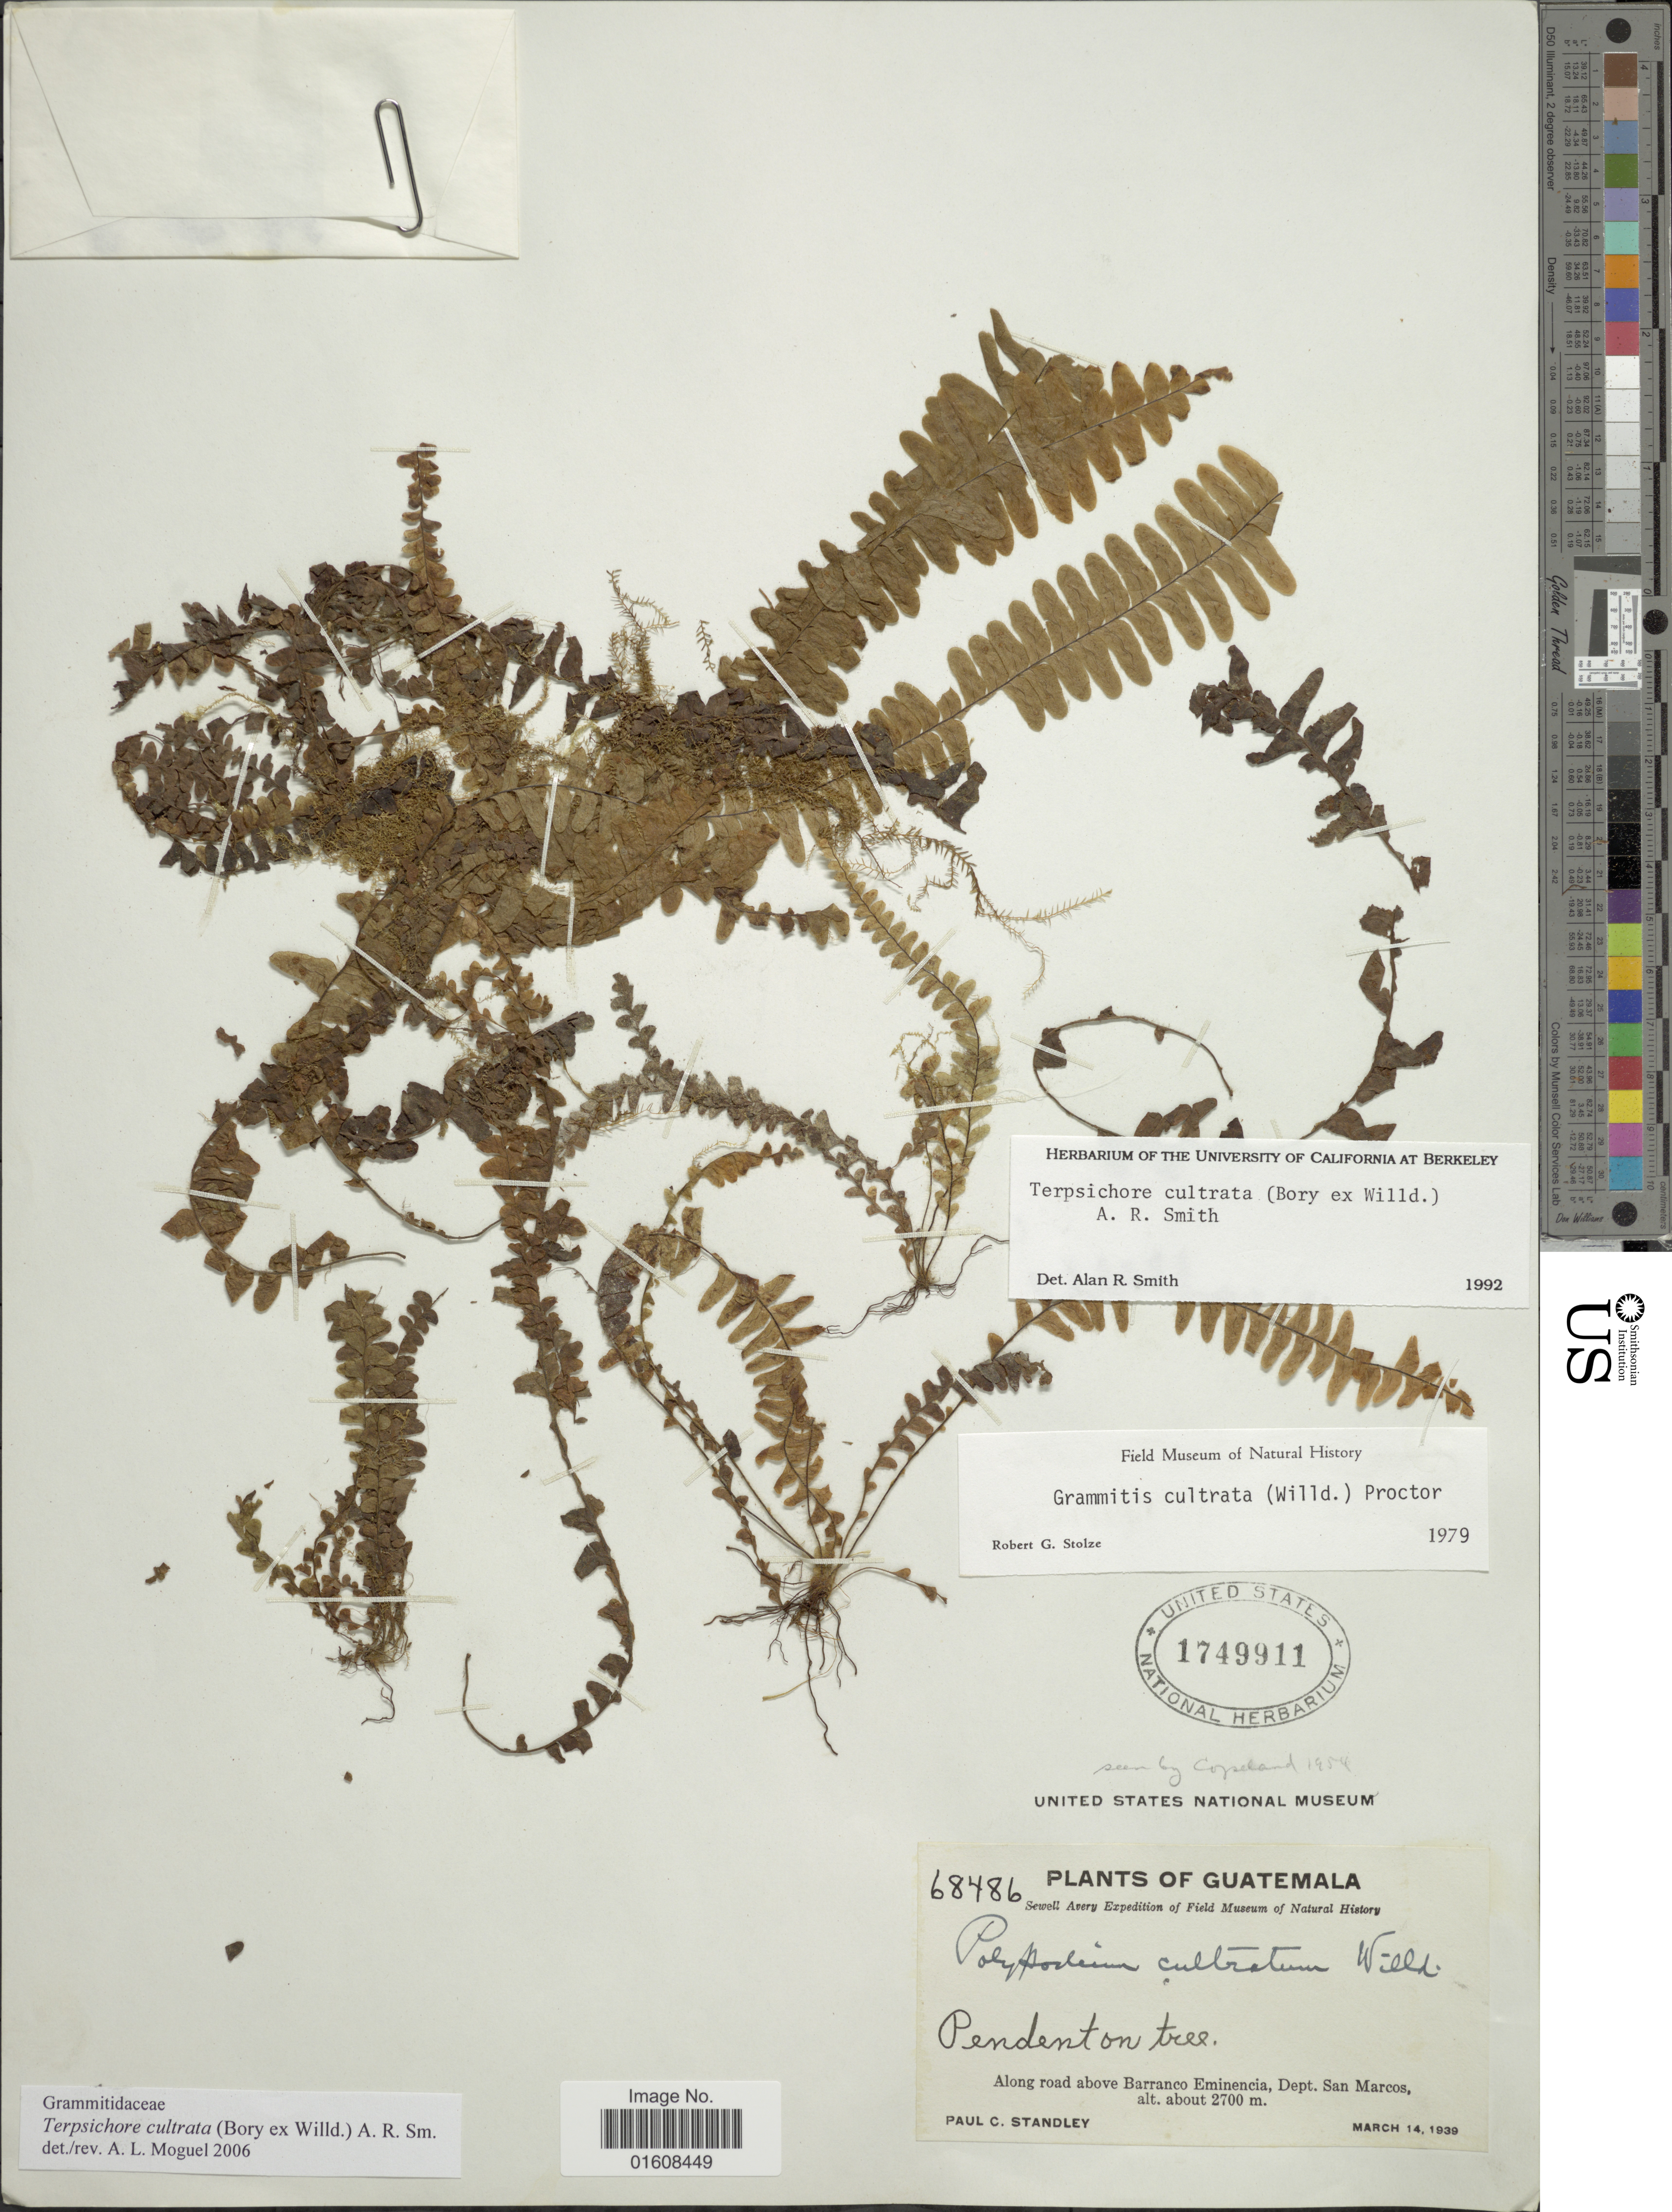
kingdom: Plantae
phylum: Tracheophyta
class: Polypodiopsida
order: Polypodiales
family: Polypodiaceae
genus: Alansmia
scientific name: Alansmia cultrata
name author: (Bory ex Willd.) Moguel & M. Kessler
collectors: P. C. Standley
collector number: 68486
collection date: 1939-03-14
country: Guatemala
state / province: San Marcos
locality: Along road above Barranco Eminencia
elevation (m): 2700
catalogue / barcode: US 1749911